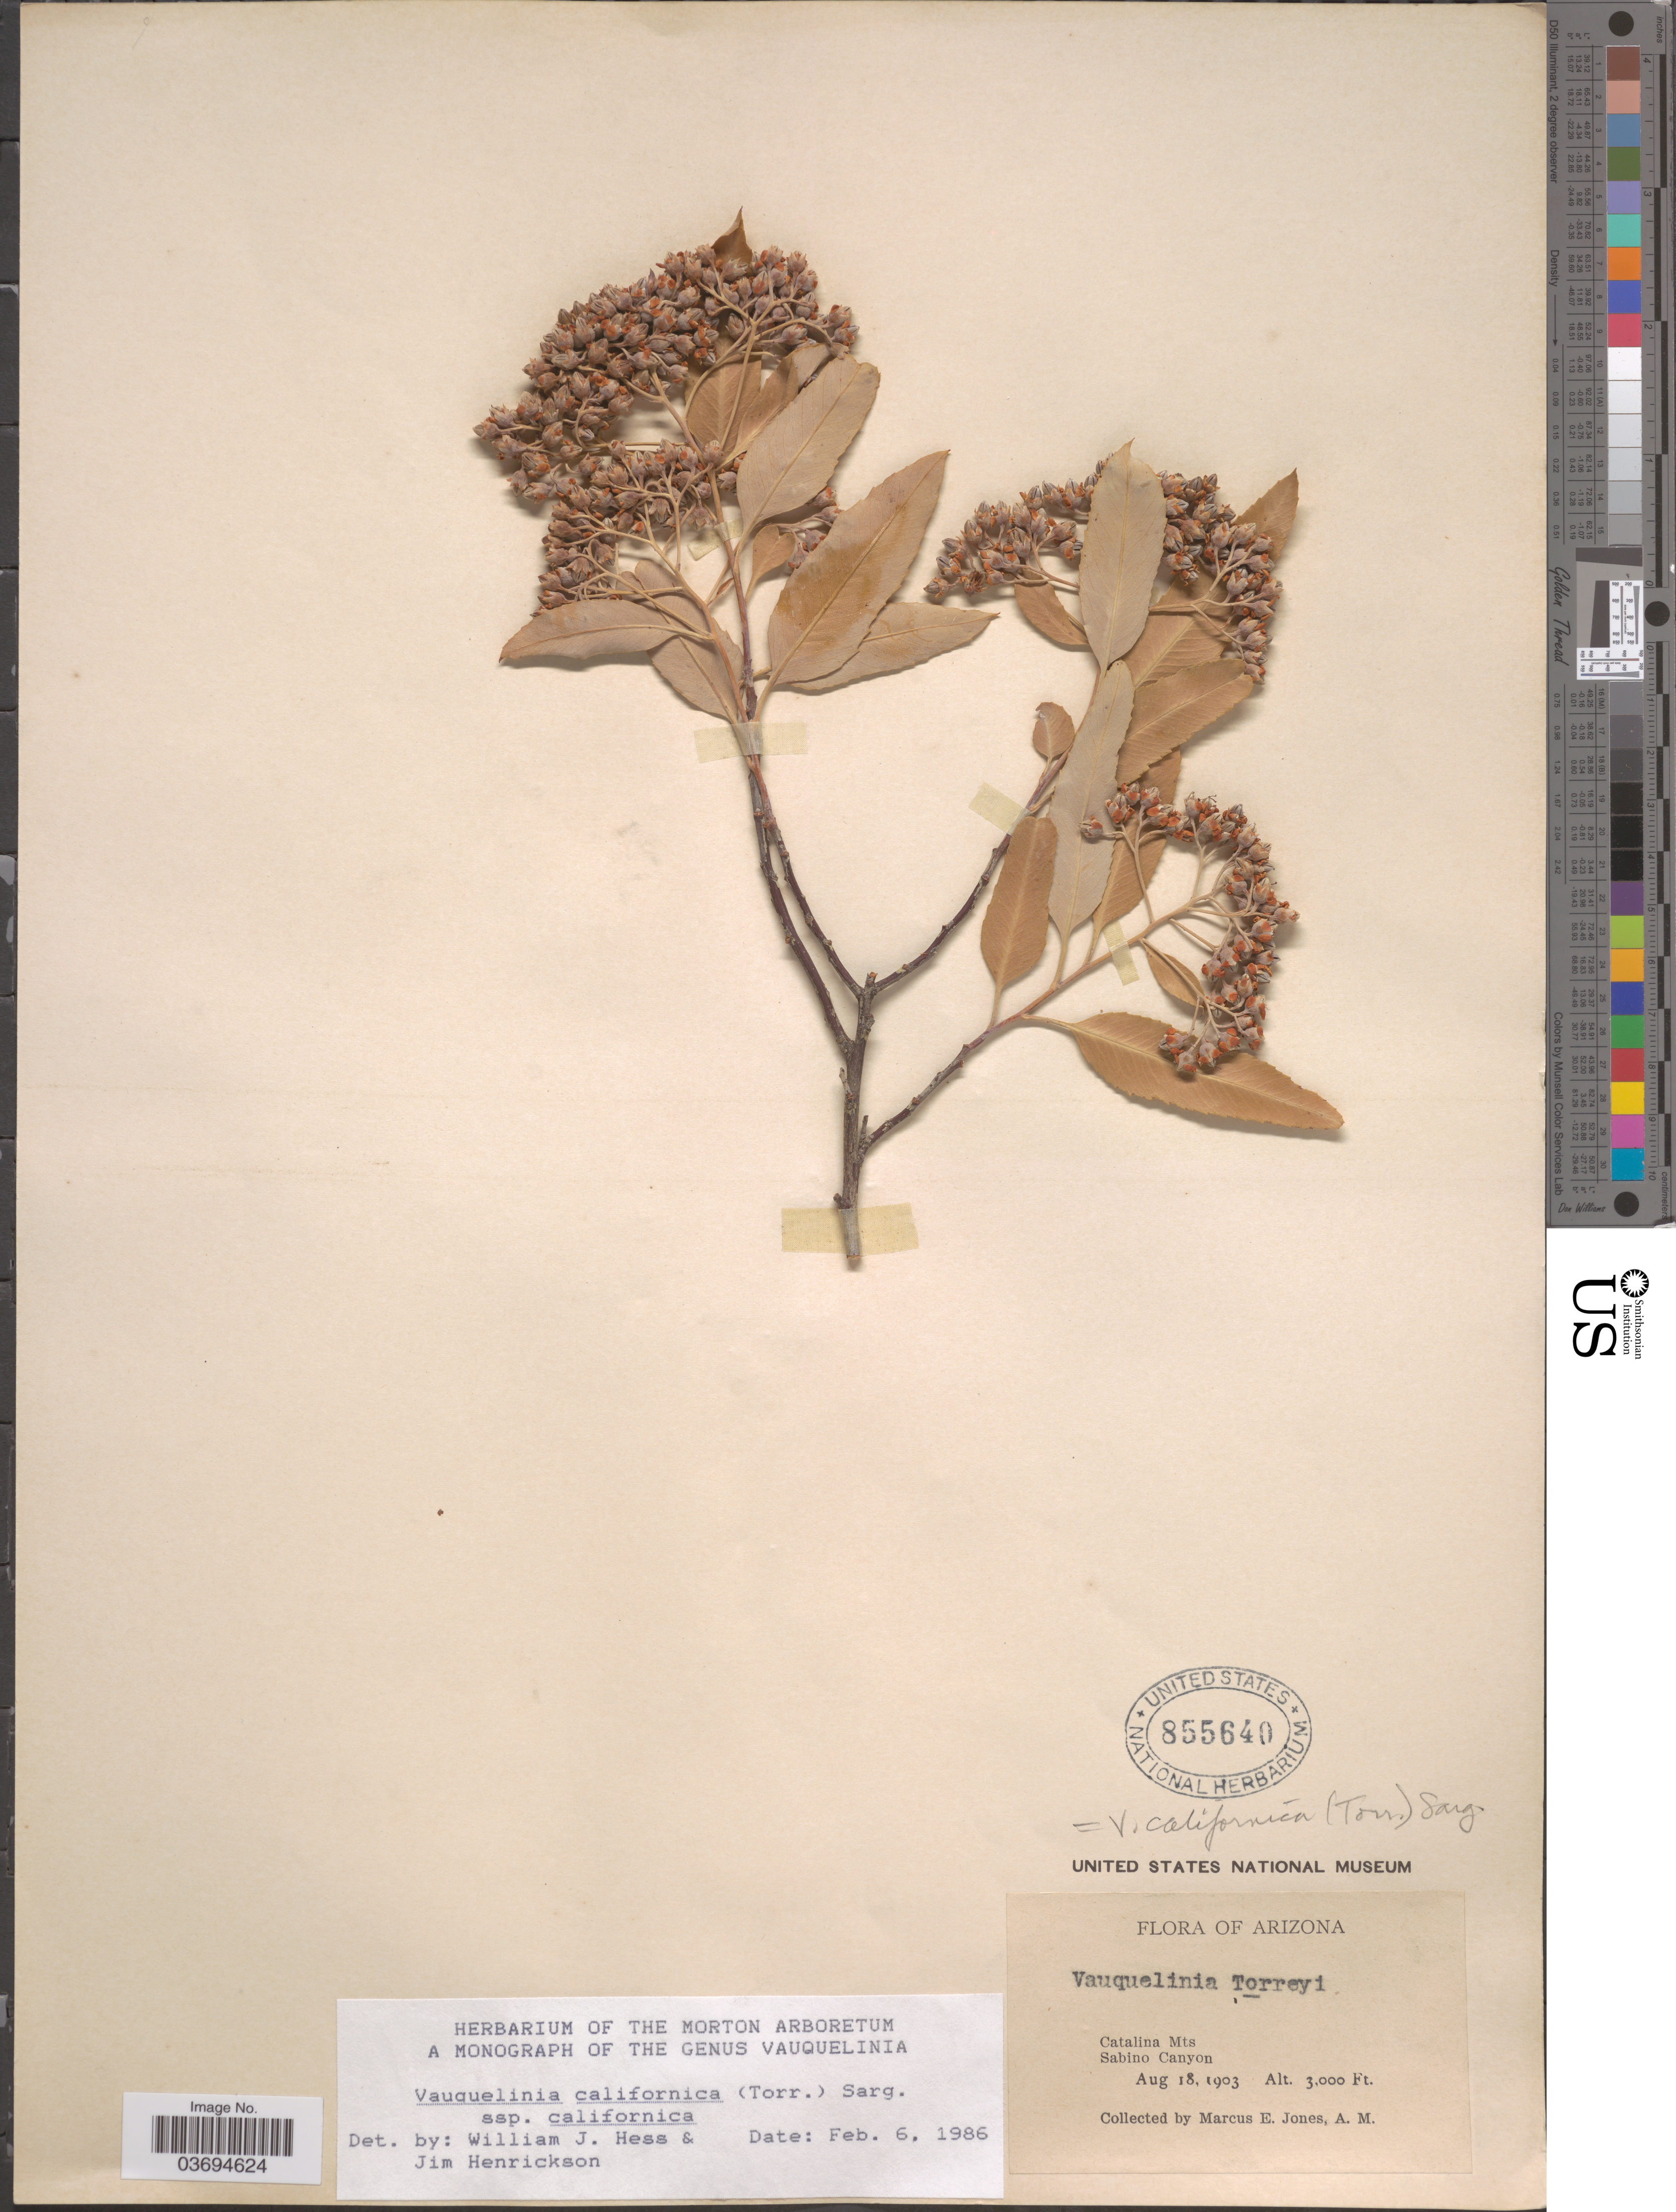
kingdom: Plantae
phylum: Tracheophyta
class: Magnoliopsida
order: Rosales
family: Rosaceae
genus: Vauquelinia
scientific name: Vauquelinia californica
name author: (Torr.) Sarg.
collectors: M. E. Jones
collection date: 1903-08-18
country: United States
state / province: Arizona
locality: Catalina Mts. Sabino Canyon.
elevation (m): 914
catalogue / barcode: US 855640